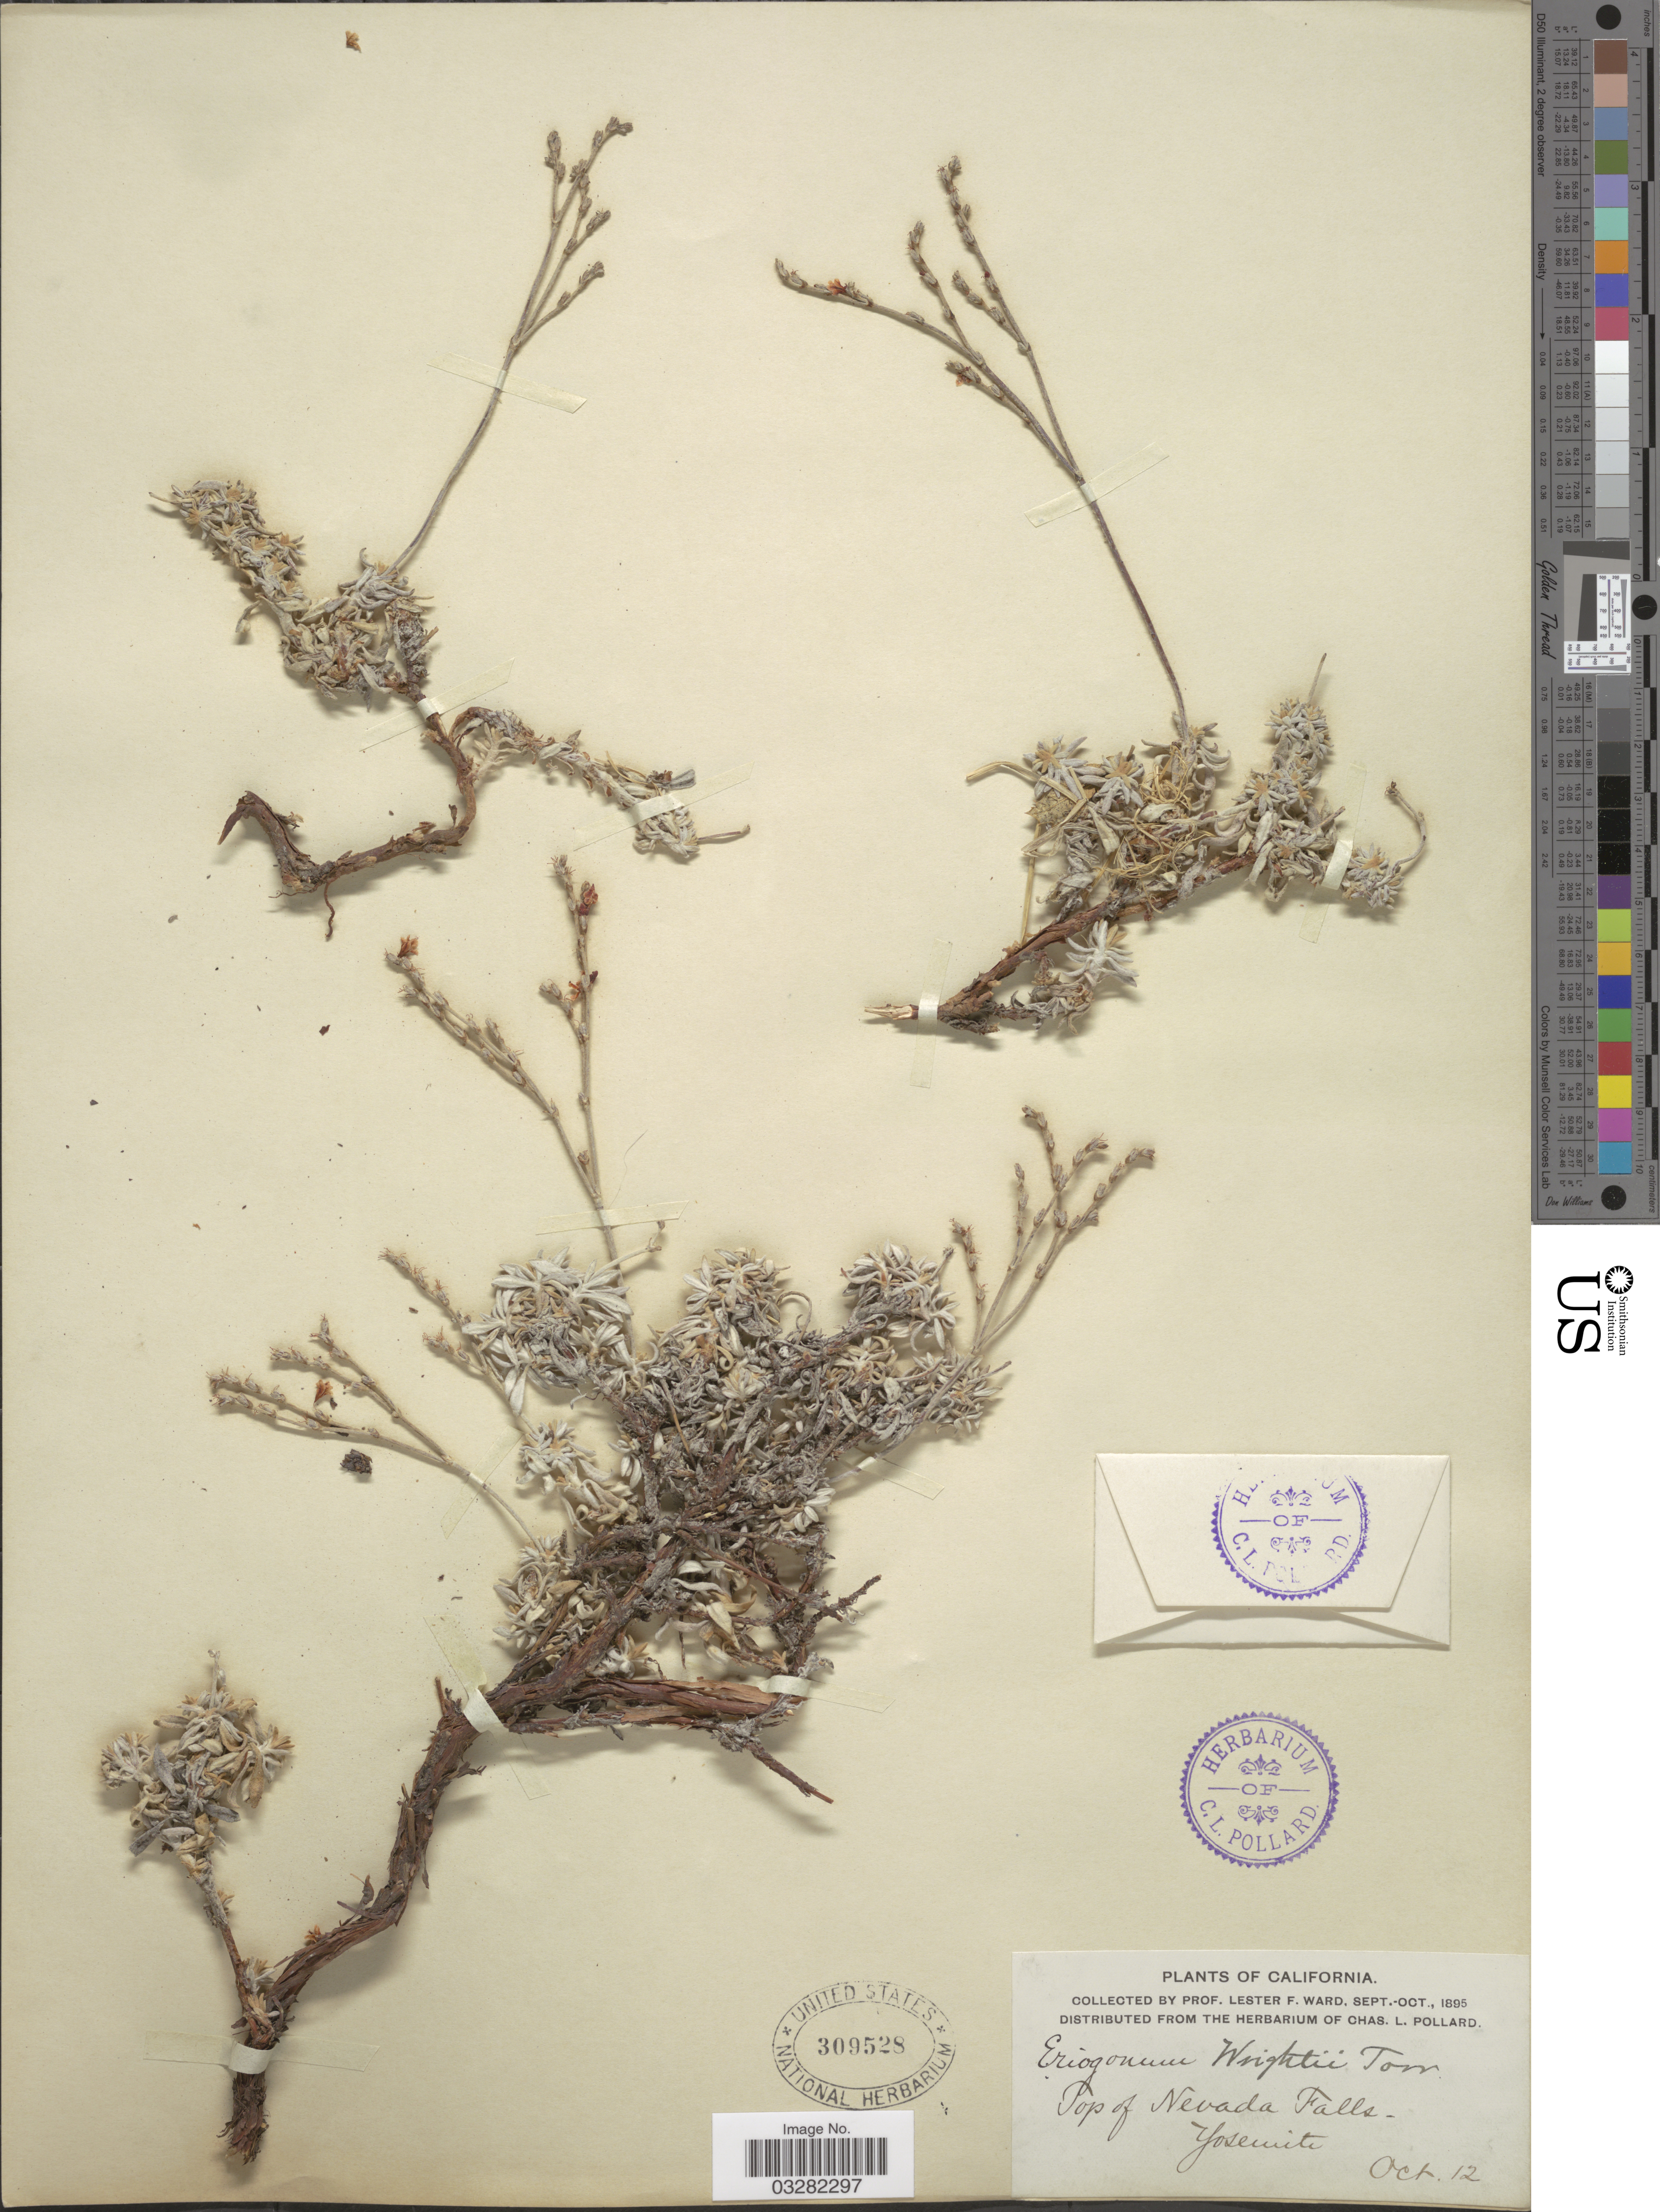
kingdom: Plantae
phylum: Tracheophyta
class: Magnoliopsida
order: Caryophyllales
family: Polygonaceae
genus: Eriogonum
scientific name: Eriogonum wrightii var. subscaposum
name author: S. Watson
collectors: L. F. Ward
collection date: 1895-10-12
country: United States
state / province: California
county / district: Mariposa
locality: Top of Nevada Falls, Yosemite.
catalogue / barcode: US 309528